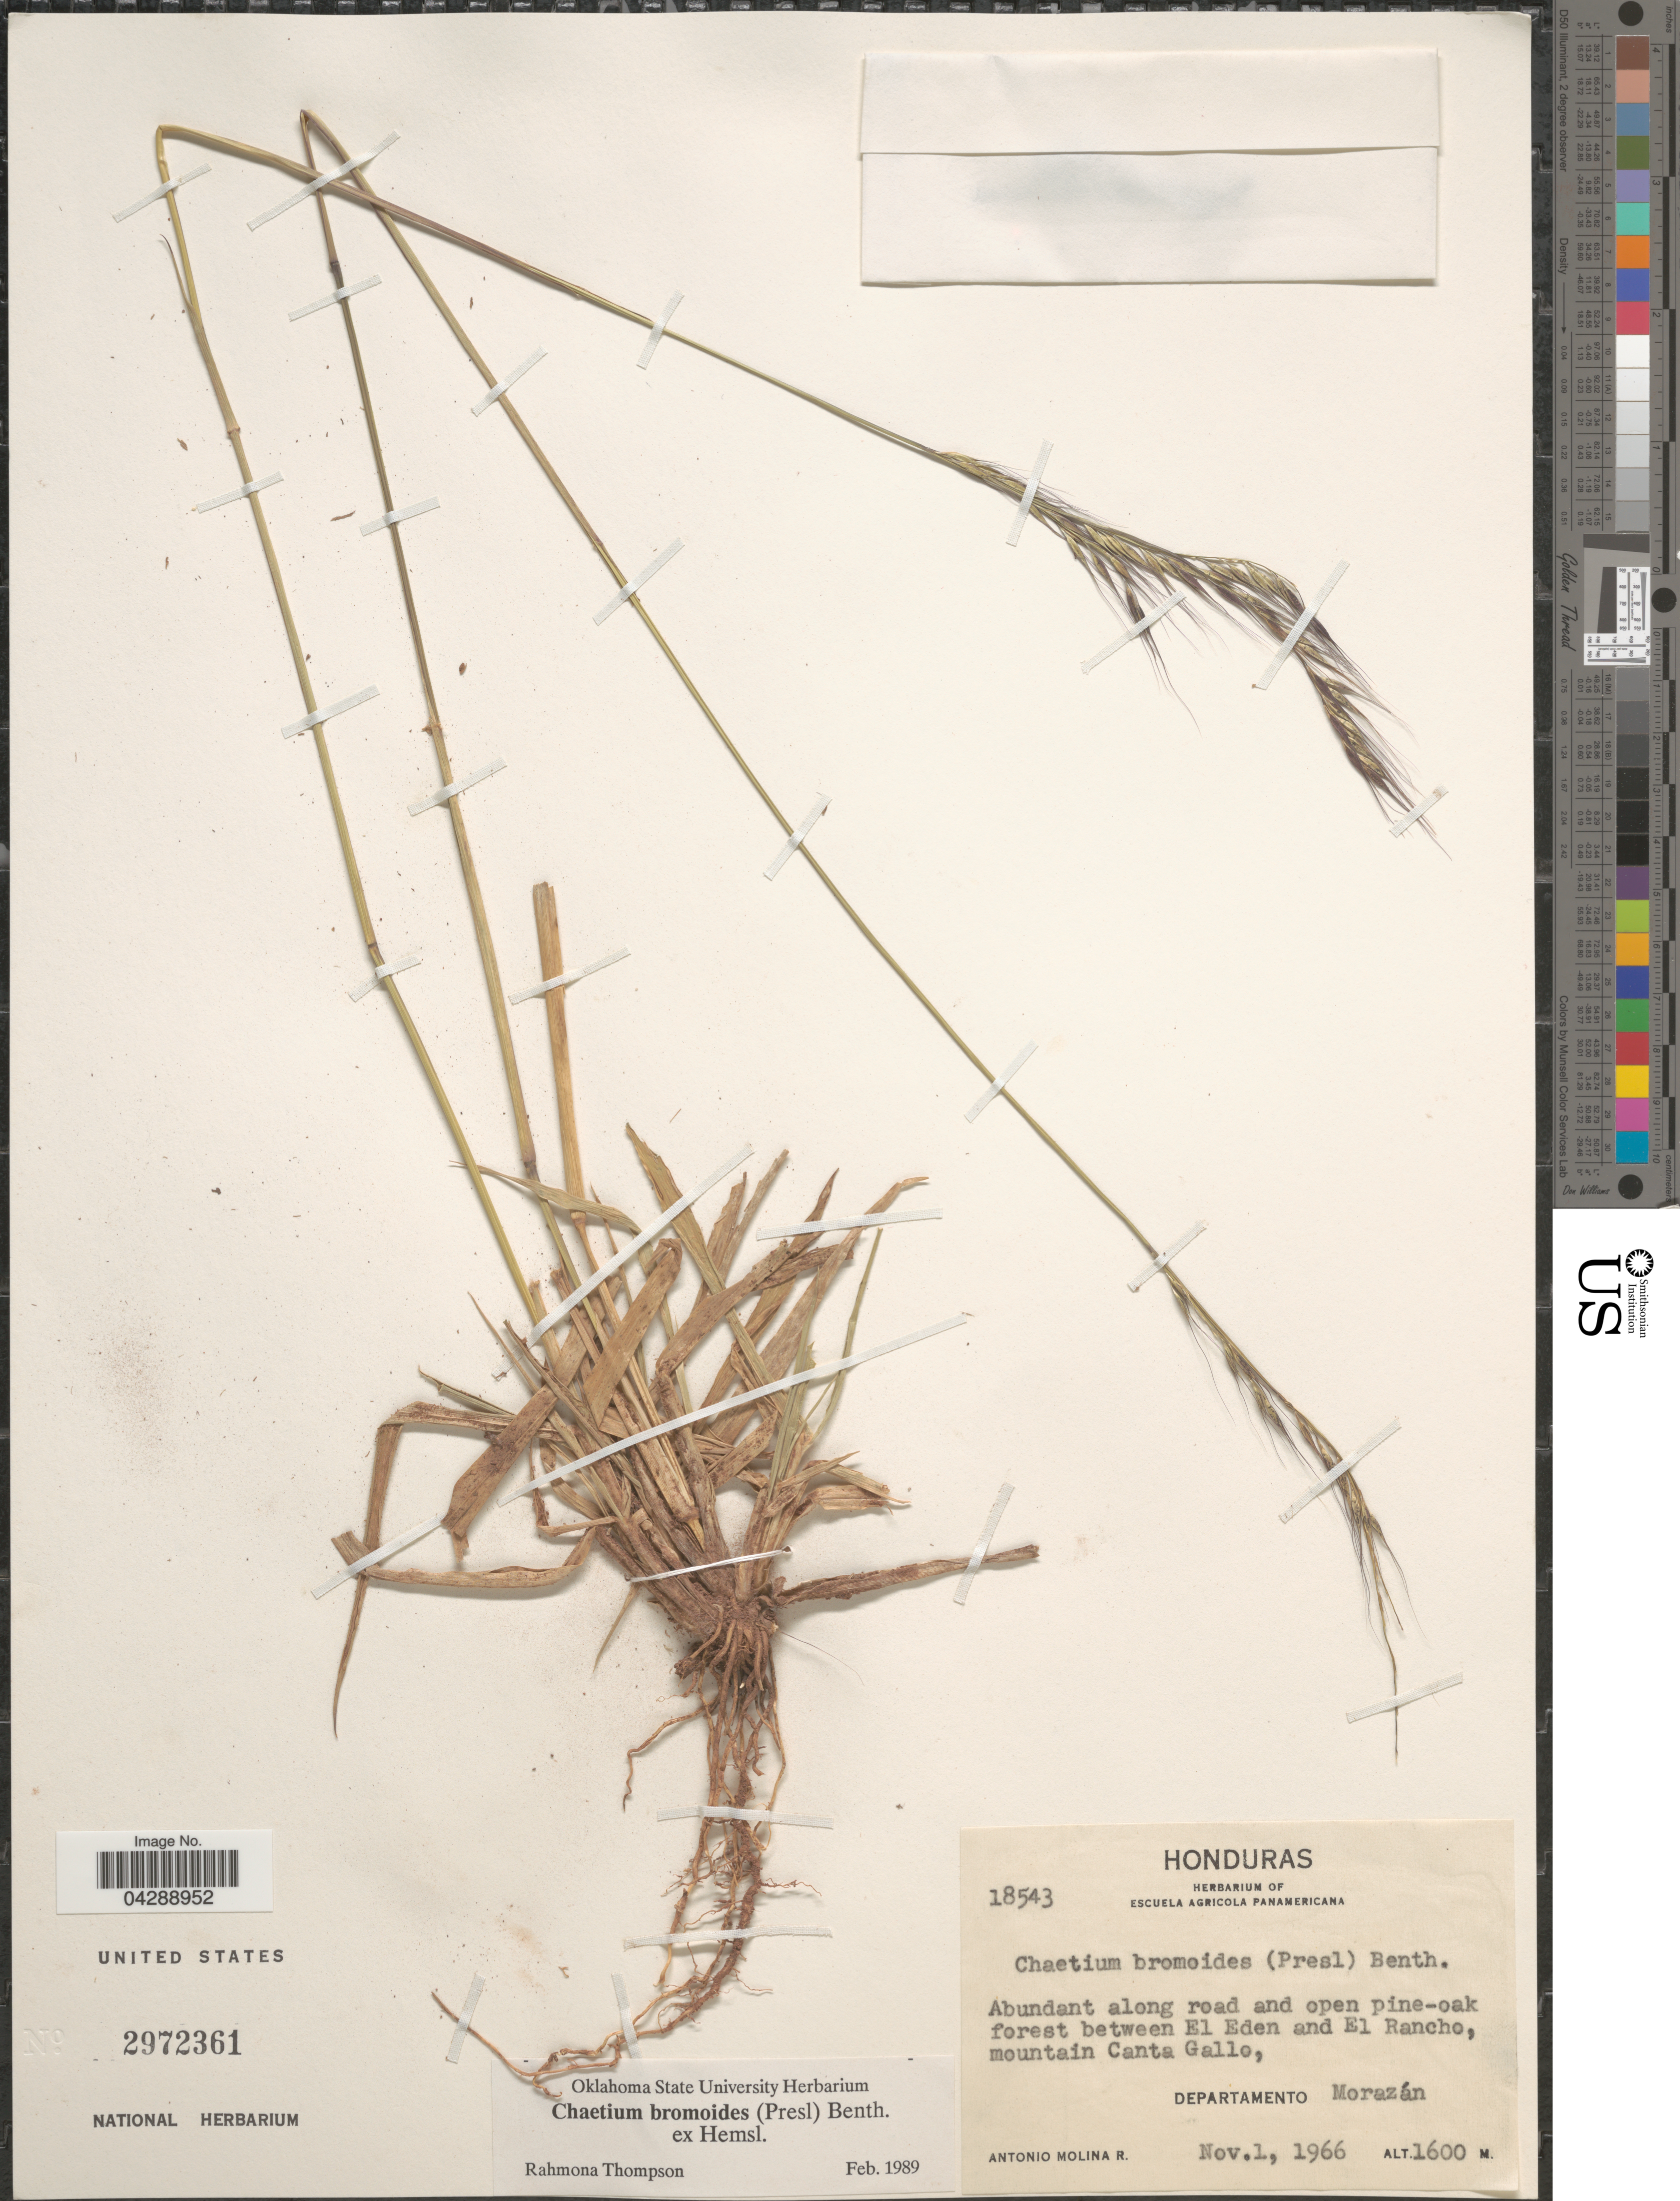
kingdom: Plantae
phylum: Tracheophyta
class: Liliopsida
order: Poales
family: Poaceae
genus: Chaetium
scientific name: Chaetium bromoides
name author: (J. Presl) Benth. ex Hemsl.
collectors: A. Molina R.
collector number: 18543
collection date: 1966-11-01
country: Honduras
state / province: Fco. Morazán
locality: Abundant along road and open pine-oak forest between El Eden and El Rancho, mountain Canta Gallo, Departamento Morazán.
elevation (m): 1600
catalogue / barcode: US 2972361